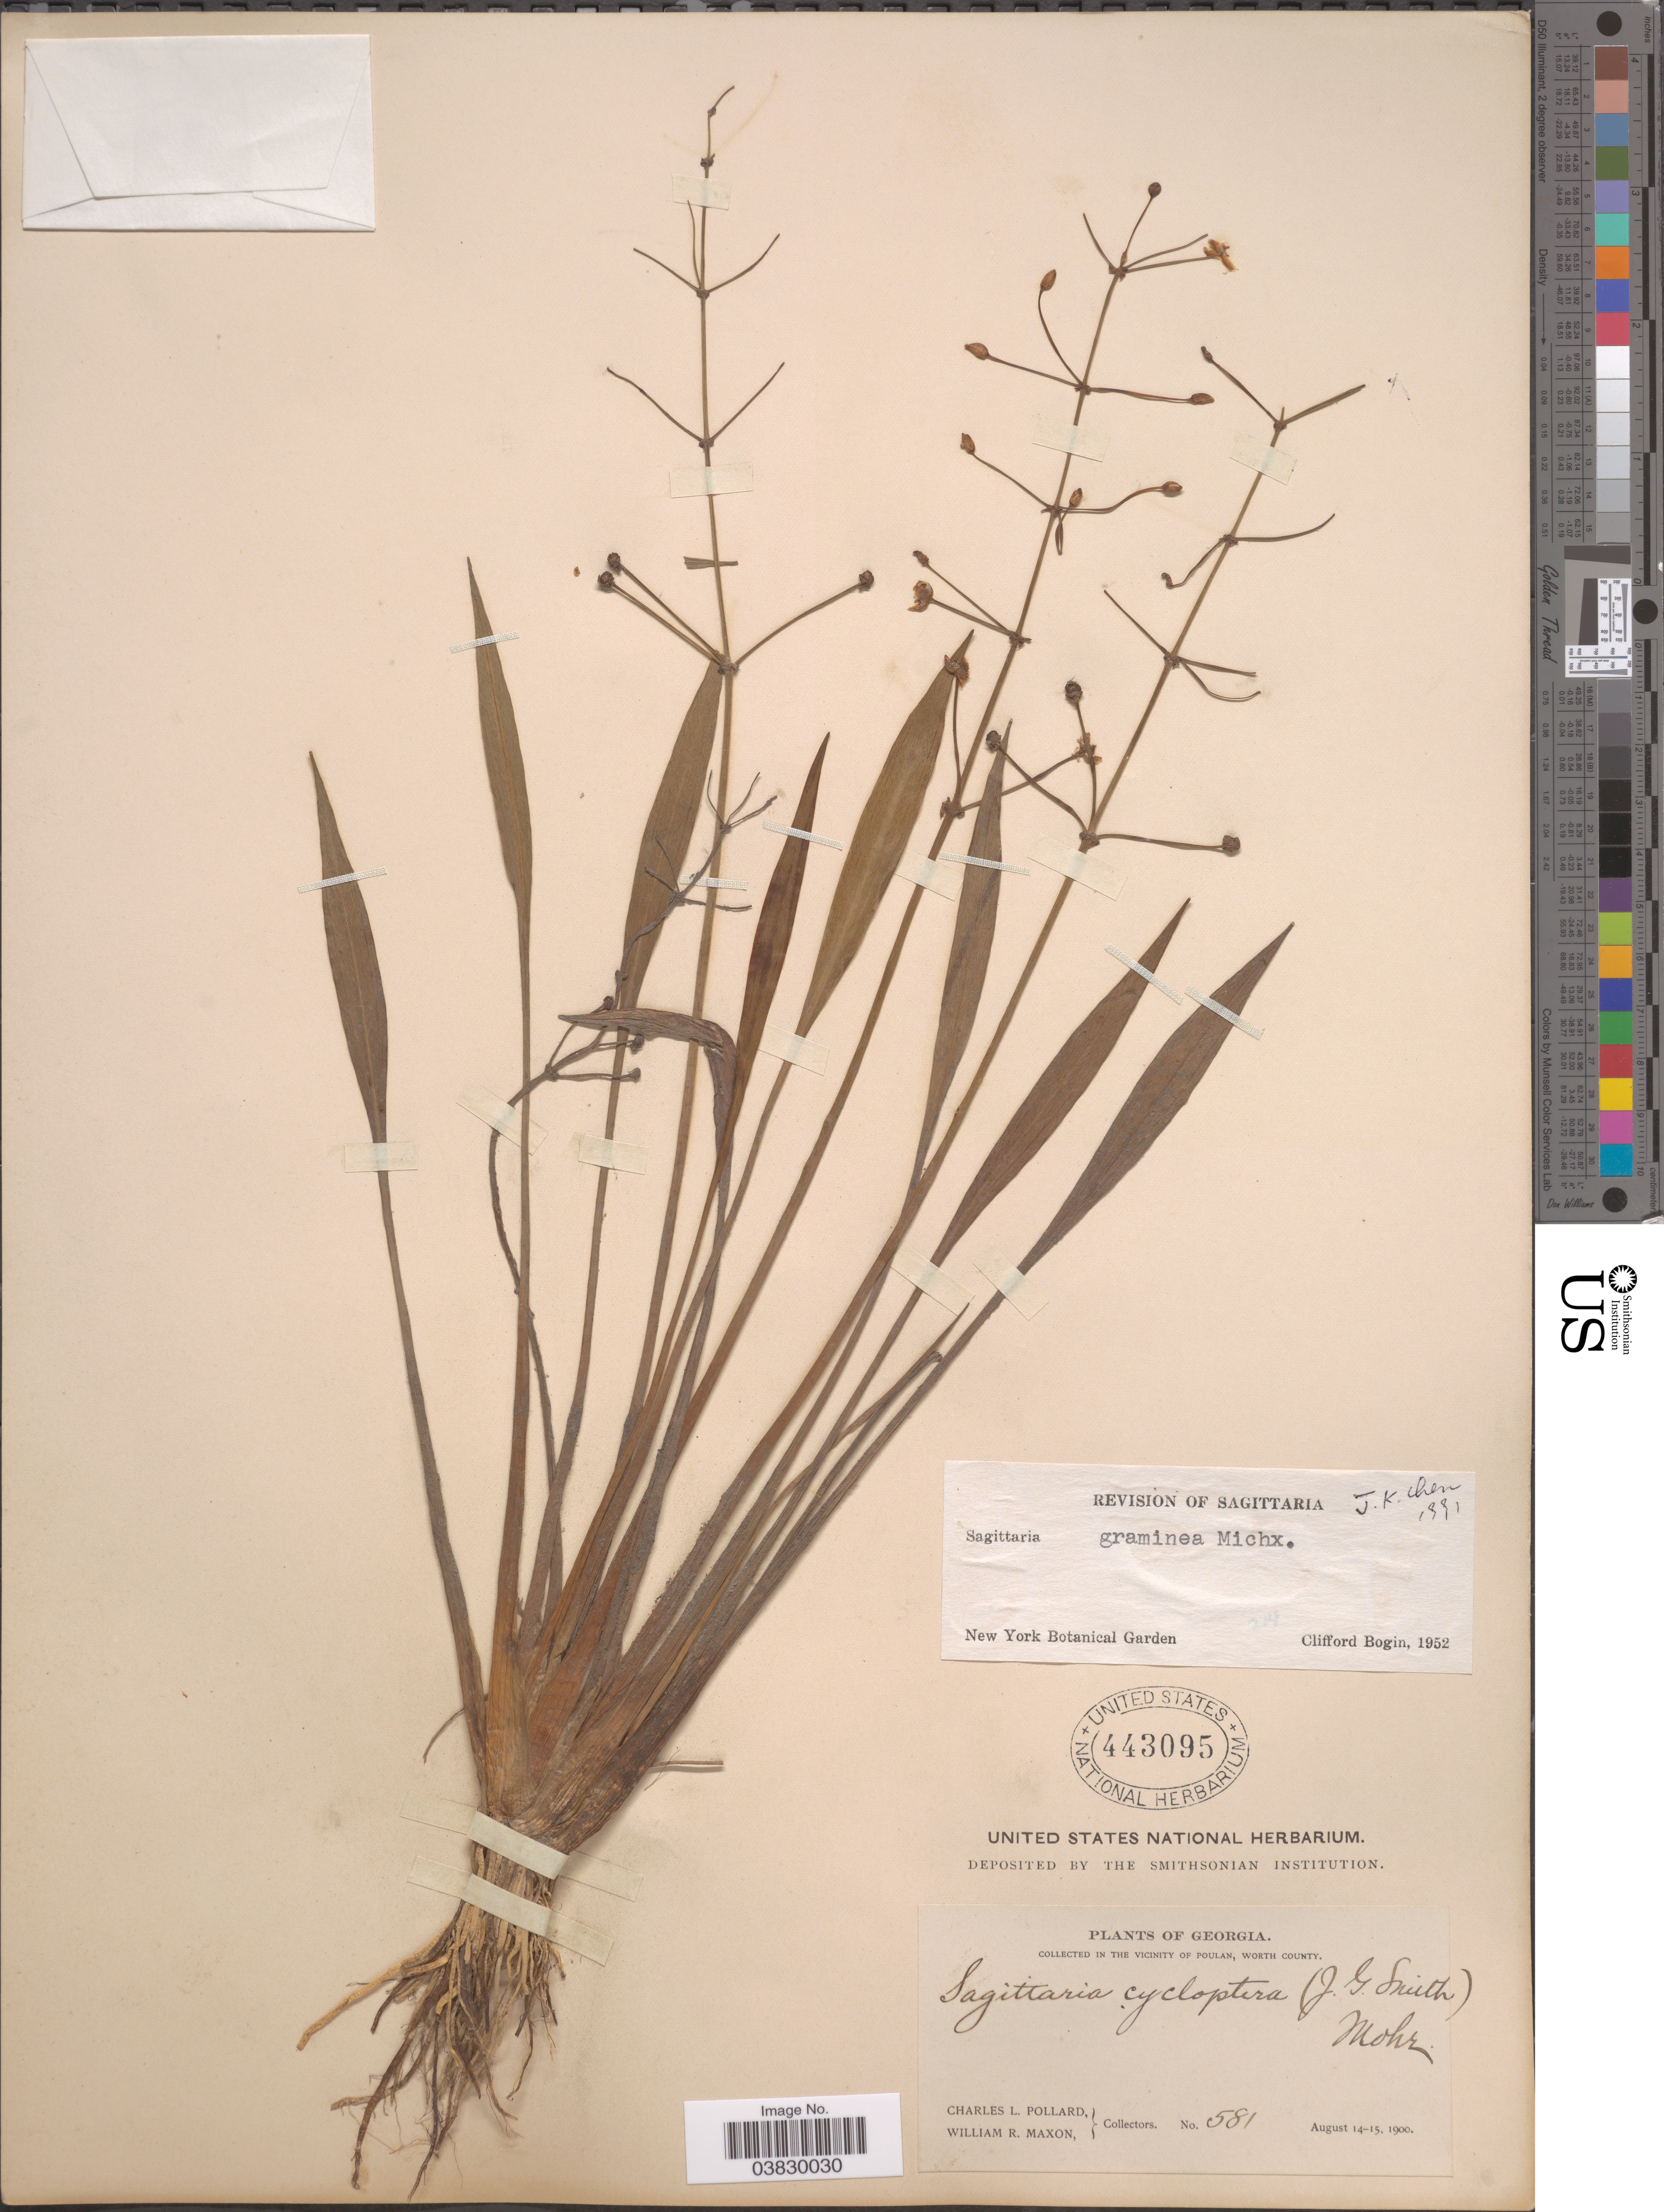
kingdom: Plantae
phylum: Tracheophyta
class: Liliopsida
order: Alismatales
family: Alismataceae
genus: Sagittaria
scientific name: Sagittaria graminea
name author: Michx.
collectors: C. L. Pollard & W. R. Maxon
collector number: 581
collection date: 1900-08-14/1900-08-15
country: United States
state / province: Georgia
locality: In the vicinity of Poulan, Worth County.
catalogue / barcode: US 443095